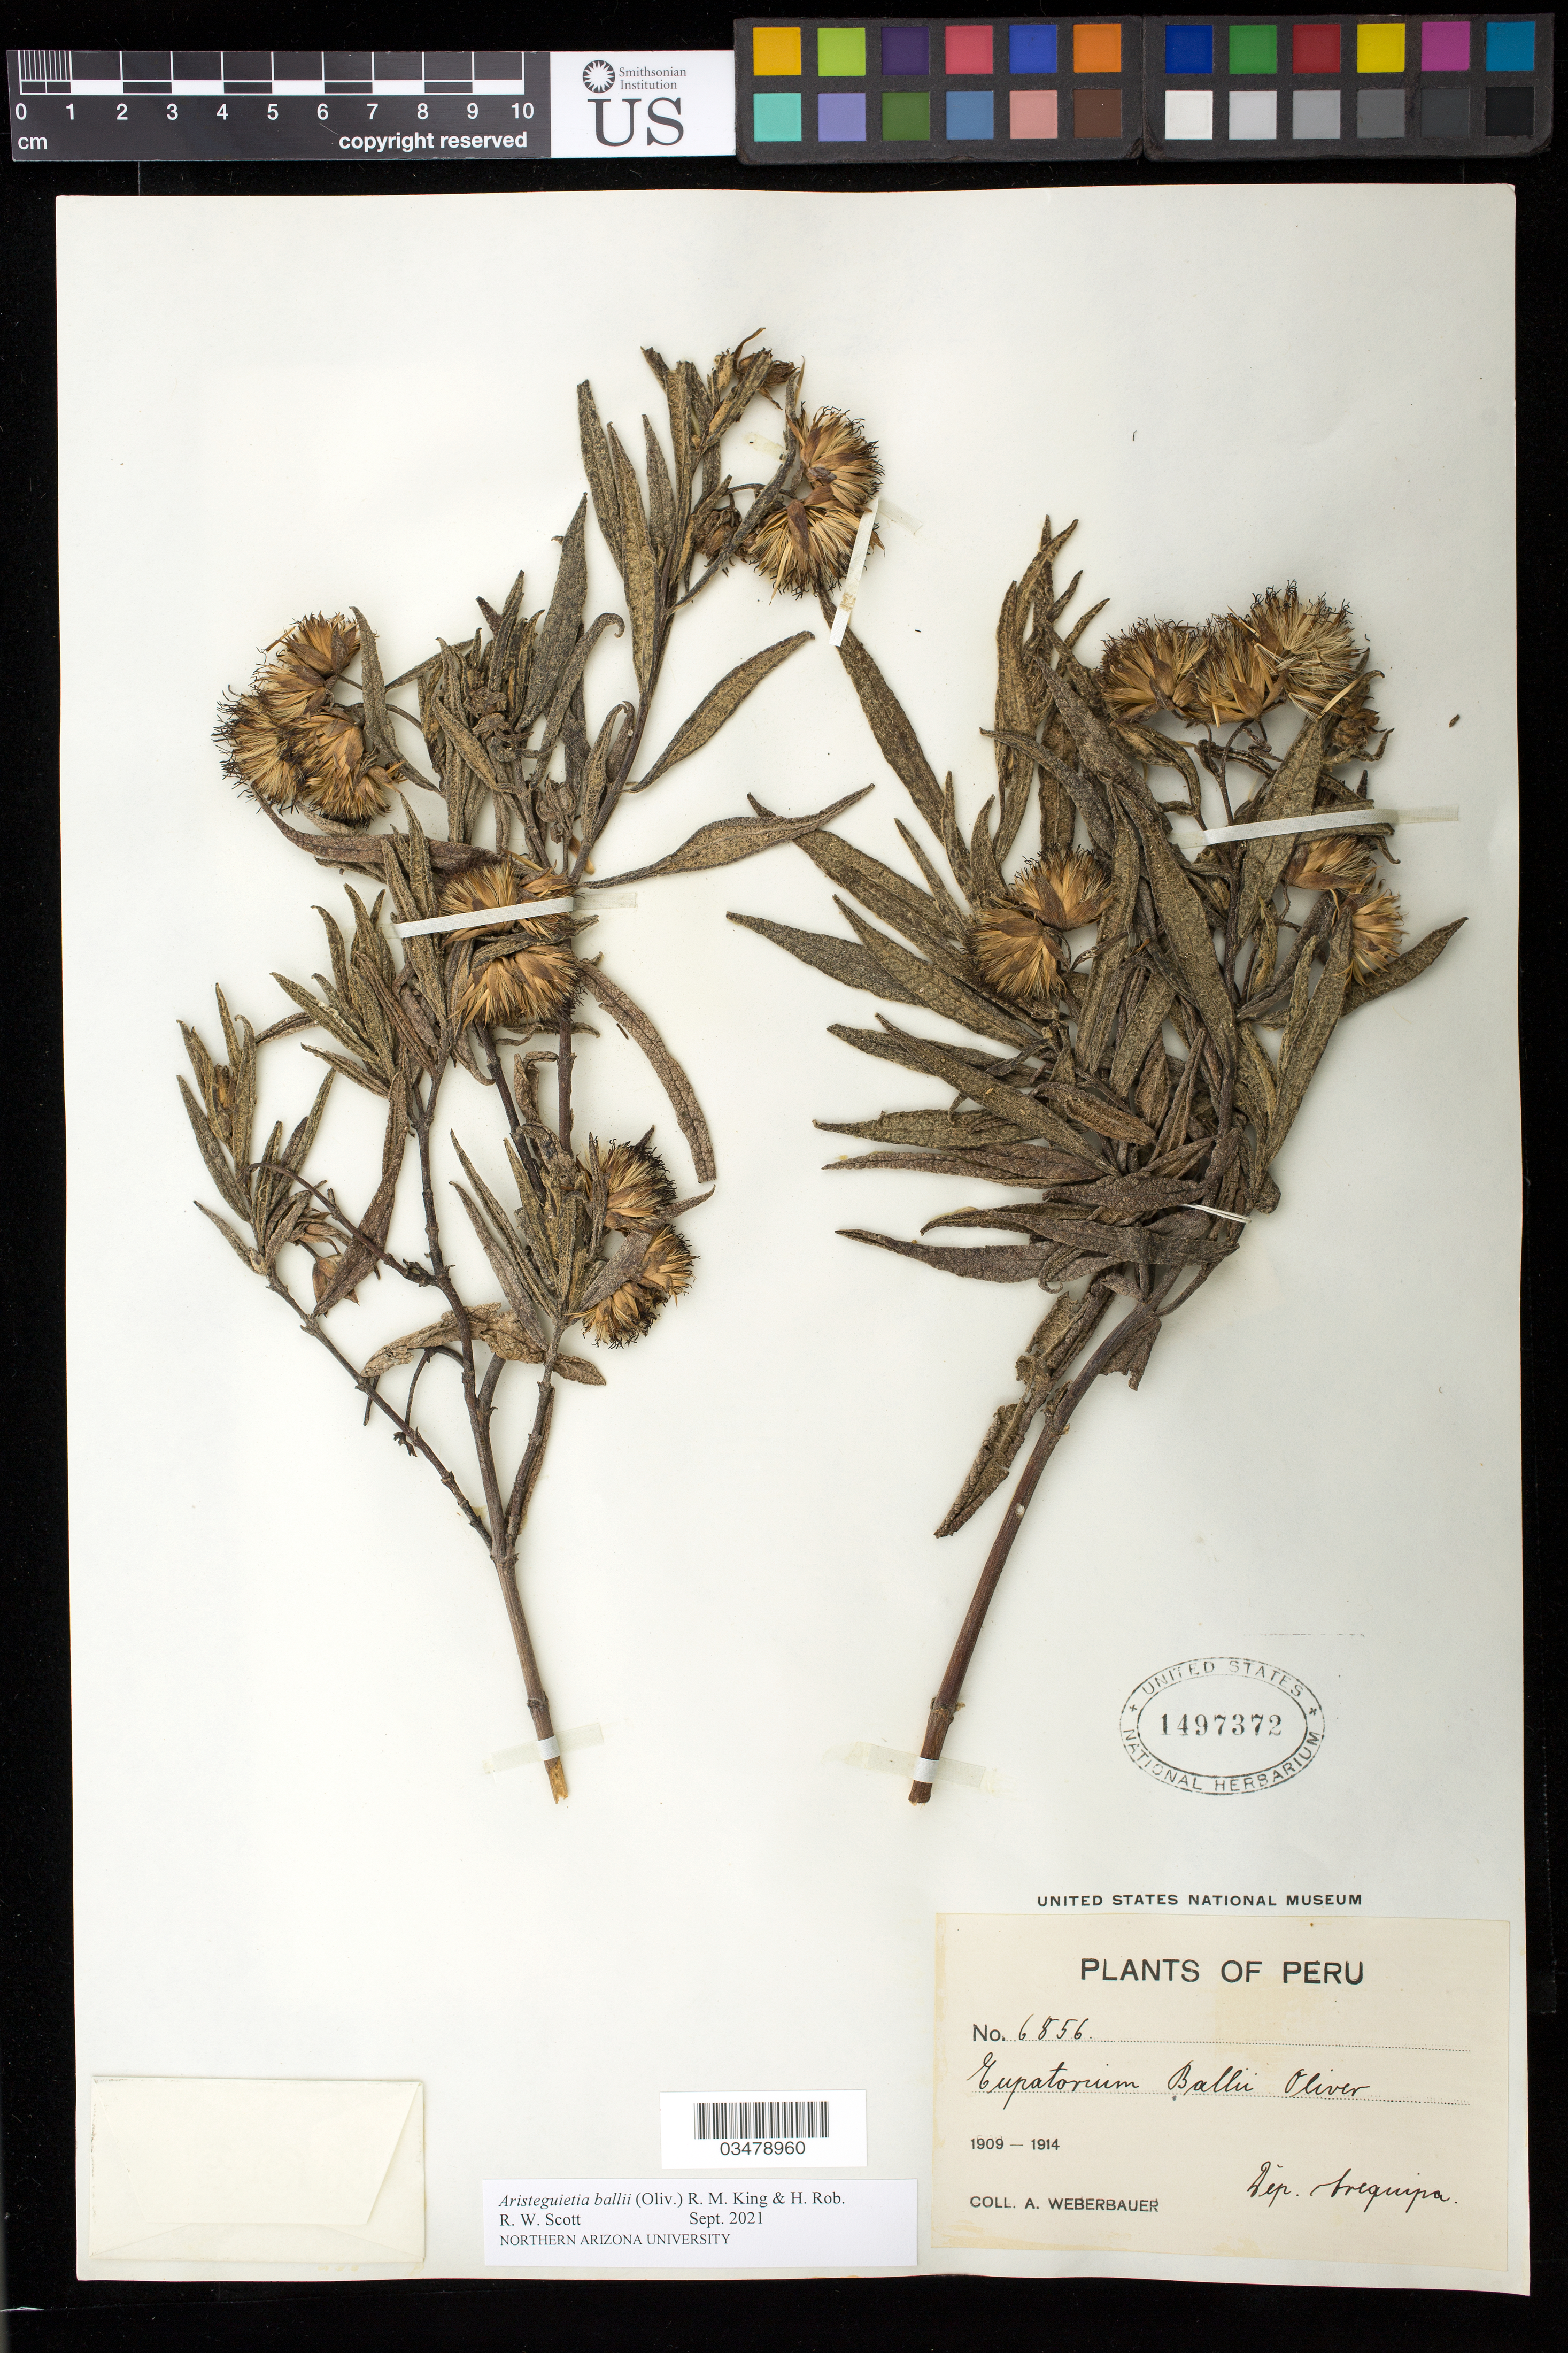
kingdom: Plantae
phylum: Tracheophyta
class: Magnoliopsida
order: Asterales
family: Asteraceae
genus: Aristeguietia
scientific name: Aristeguietia ballii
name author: (Oliver, M. G.) R.M. King & H. Rob.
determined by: Scott, R. W.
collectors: A. Weberbauer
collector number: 6856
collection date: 1909/1914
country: Peru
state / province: Arequipa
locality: Sumbay, Dept. Arequipa.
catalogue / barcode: US 1497372